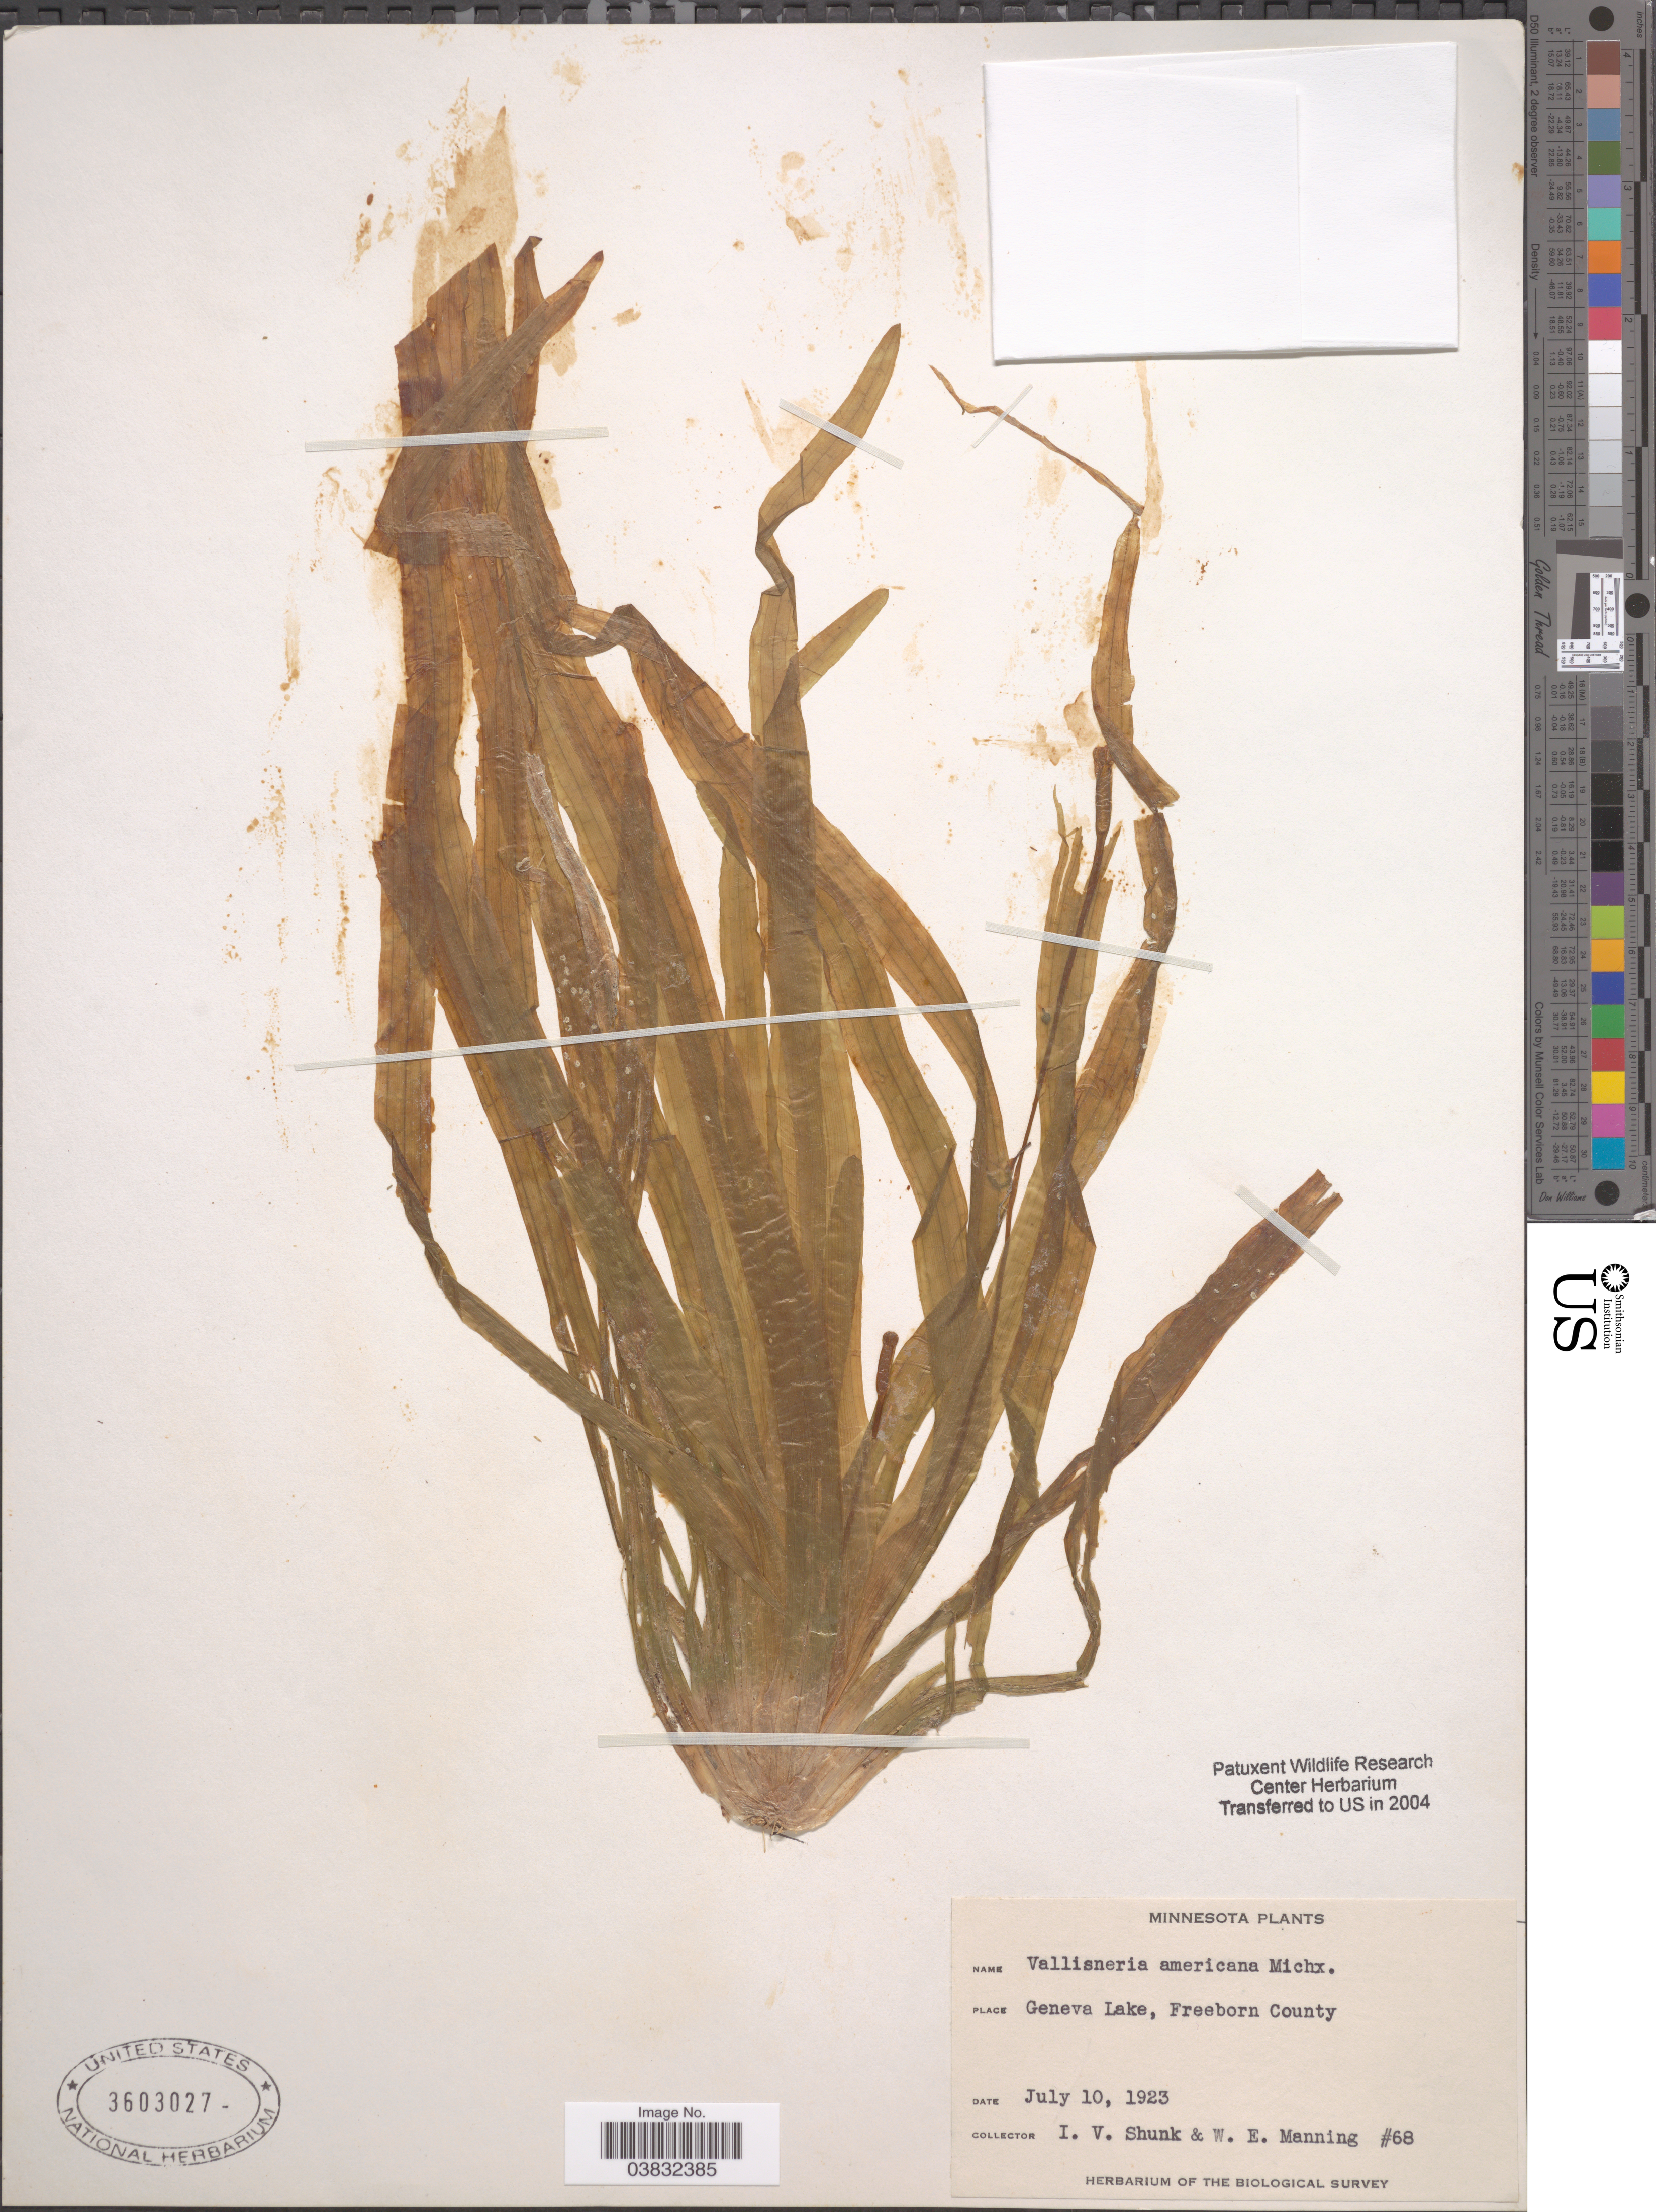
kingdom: Plantae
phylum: Tracheophyta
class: Liliopsida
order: Alismatales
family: Hydrocharitaceae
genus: Vallisneria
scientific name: Vallisneria americana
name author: Michx.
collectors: I. Shunk & W. Manning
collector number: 68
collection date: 1923-07-10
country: United States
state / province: Minnesota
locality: Geneva Lake, Freeborn County.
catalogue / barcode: US 3603027